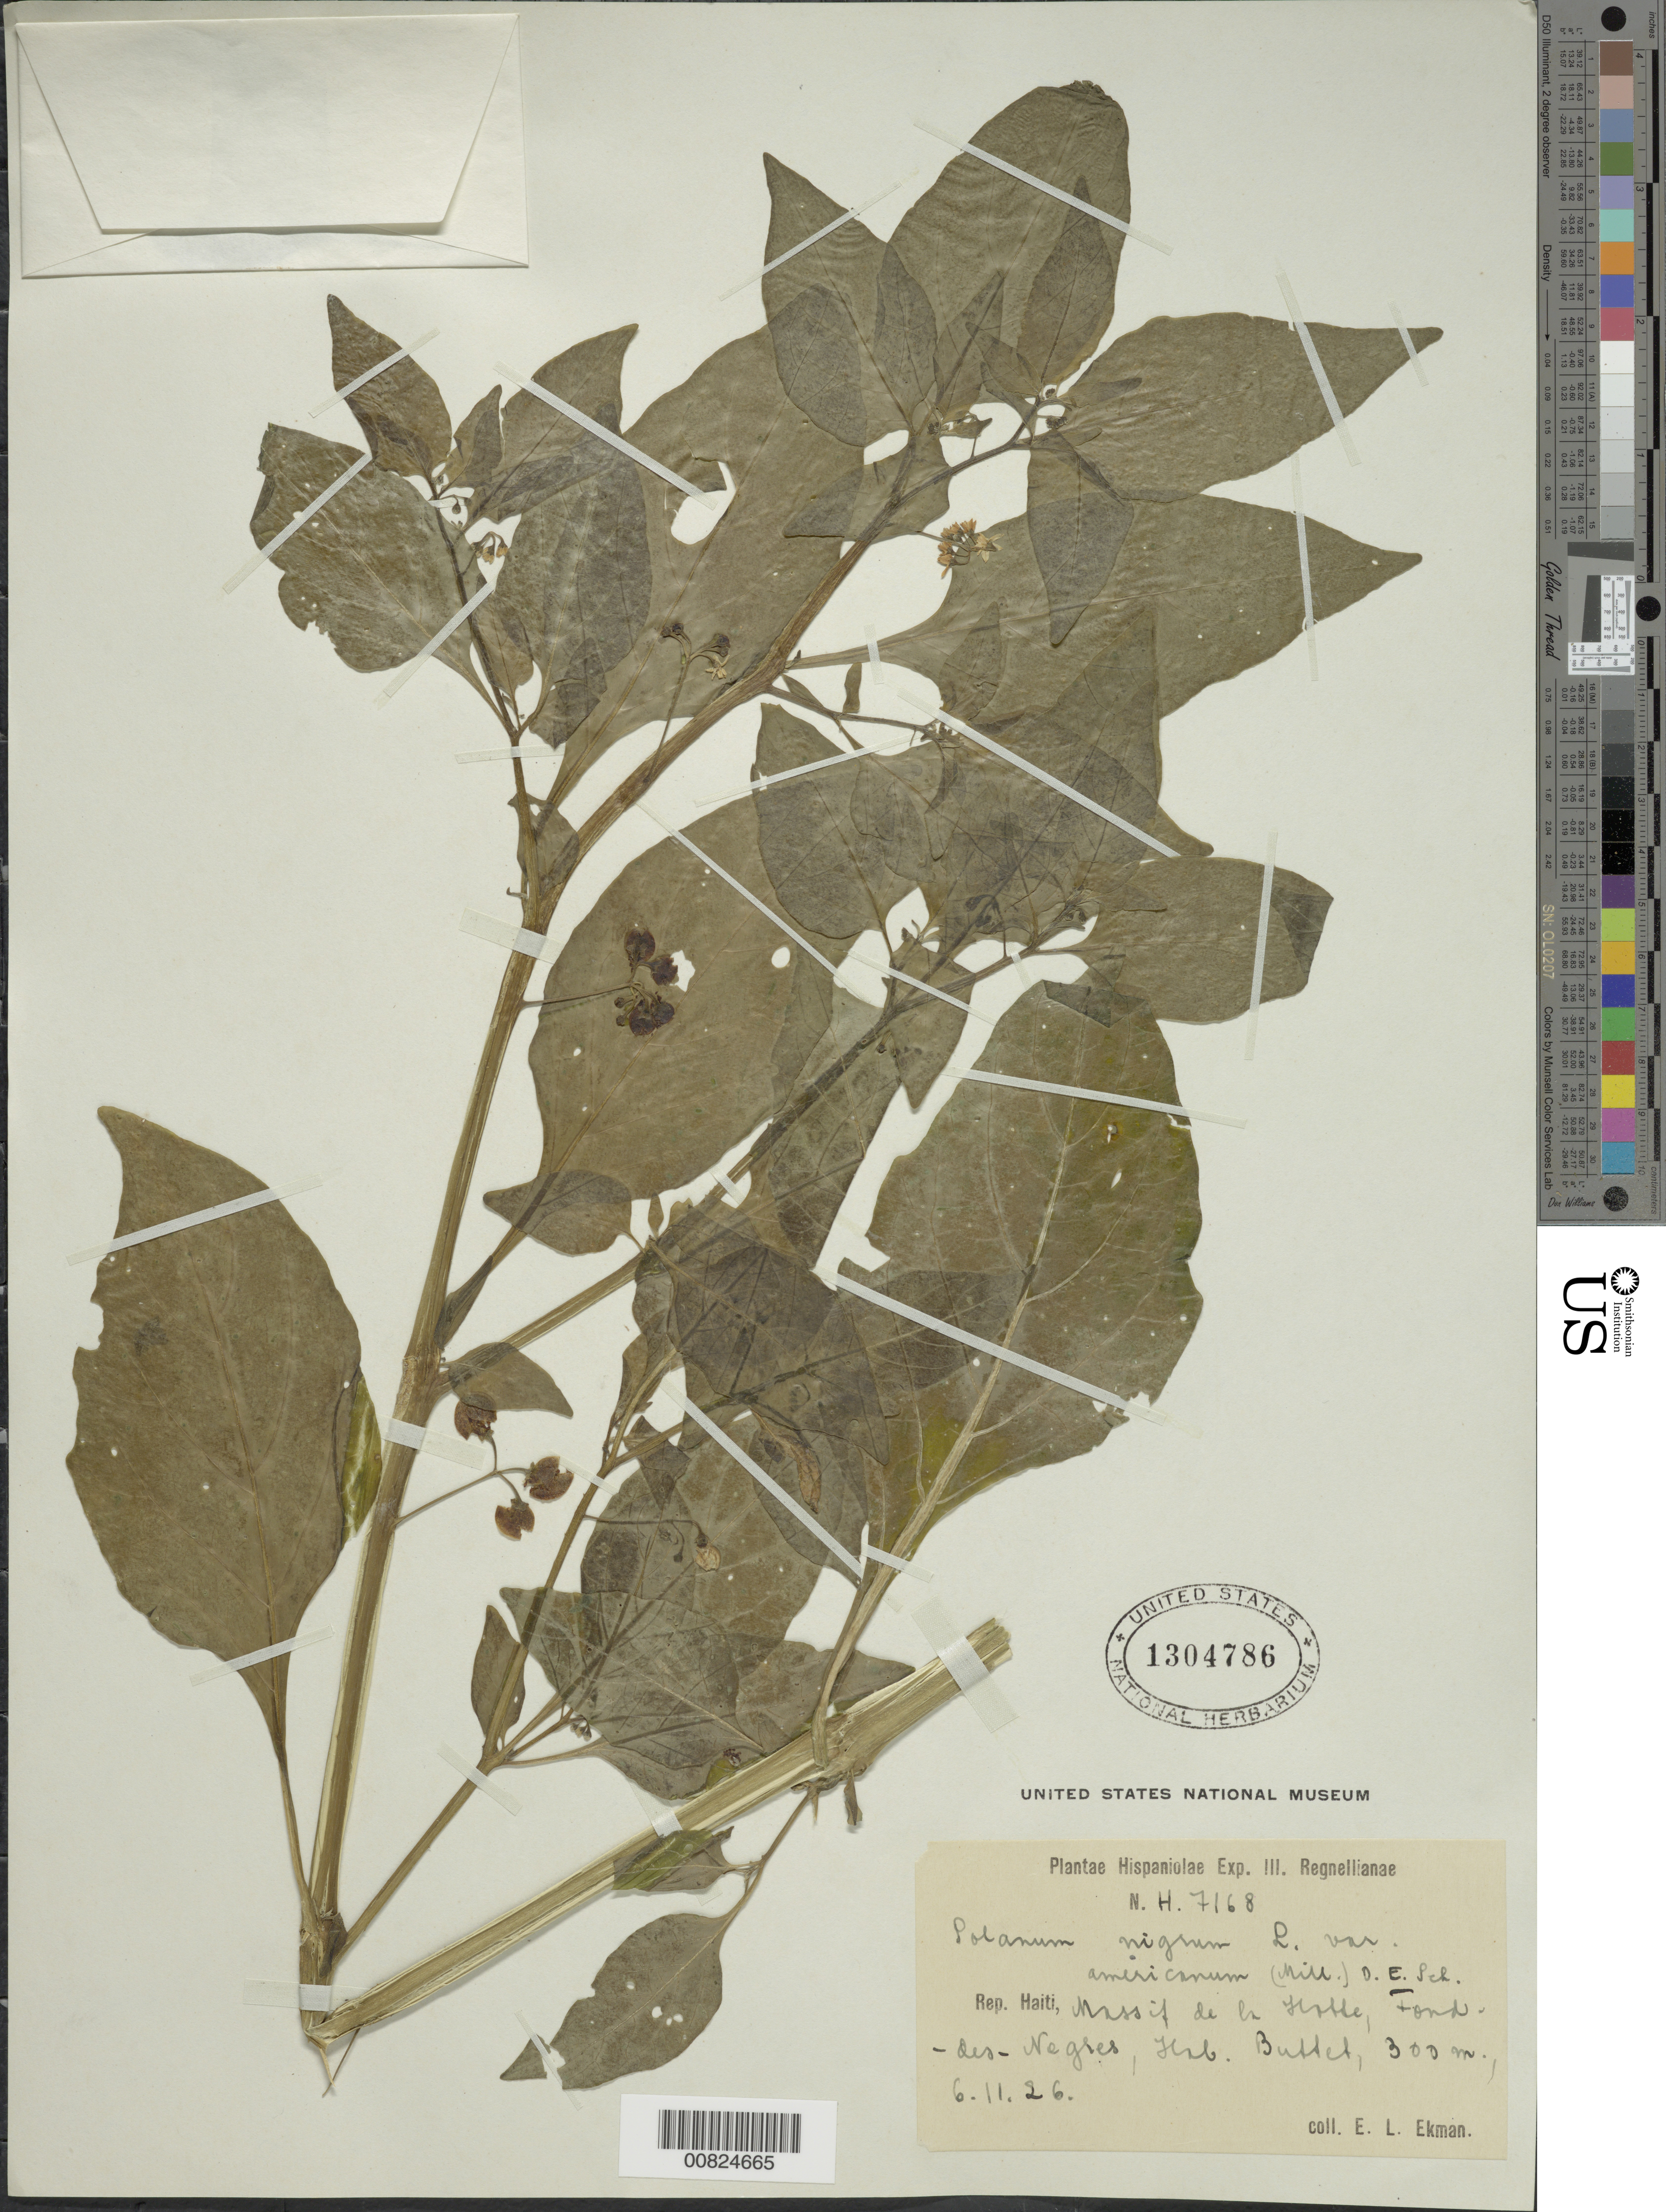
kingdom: Plantae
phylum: Tracheophyta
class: Magnoliopsida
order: Solanales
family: Solanaceae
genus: Solanum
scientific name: Solanum nigrum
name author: L.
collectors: E. L. Ekman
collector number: H 7168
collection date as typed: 06 Nov 1926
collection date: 1926-11-06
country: Haiti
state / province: Sud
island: Hispaniola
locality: Massif de la Hotte, Fond des Negres, Buttet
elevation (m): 300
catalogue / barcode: US 1304786